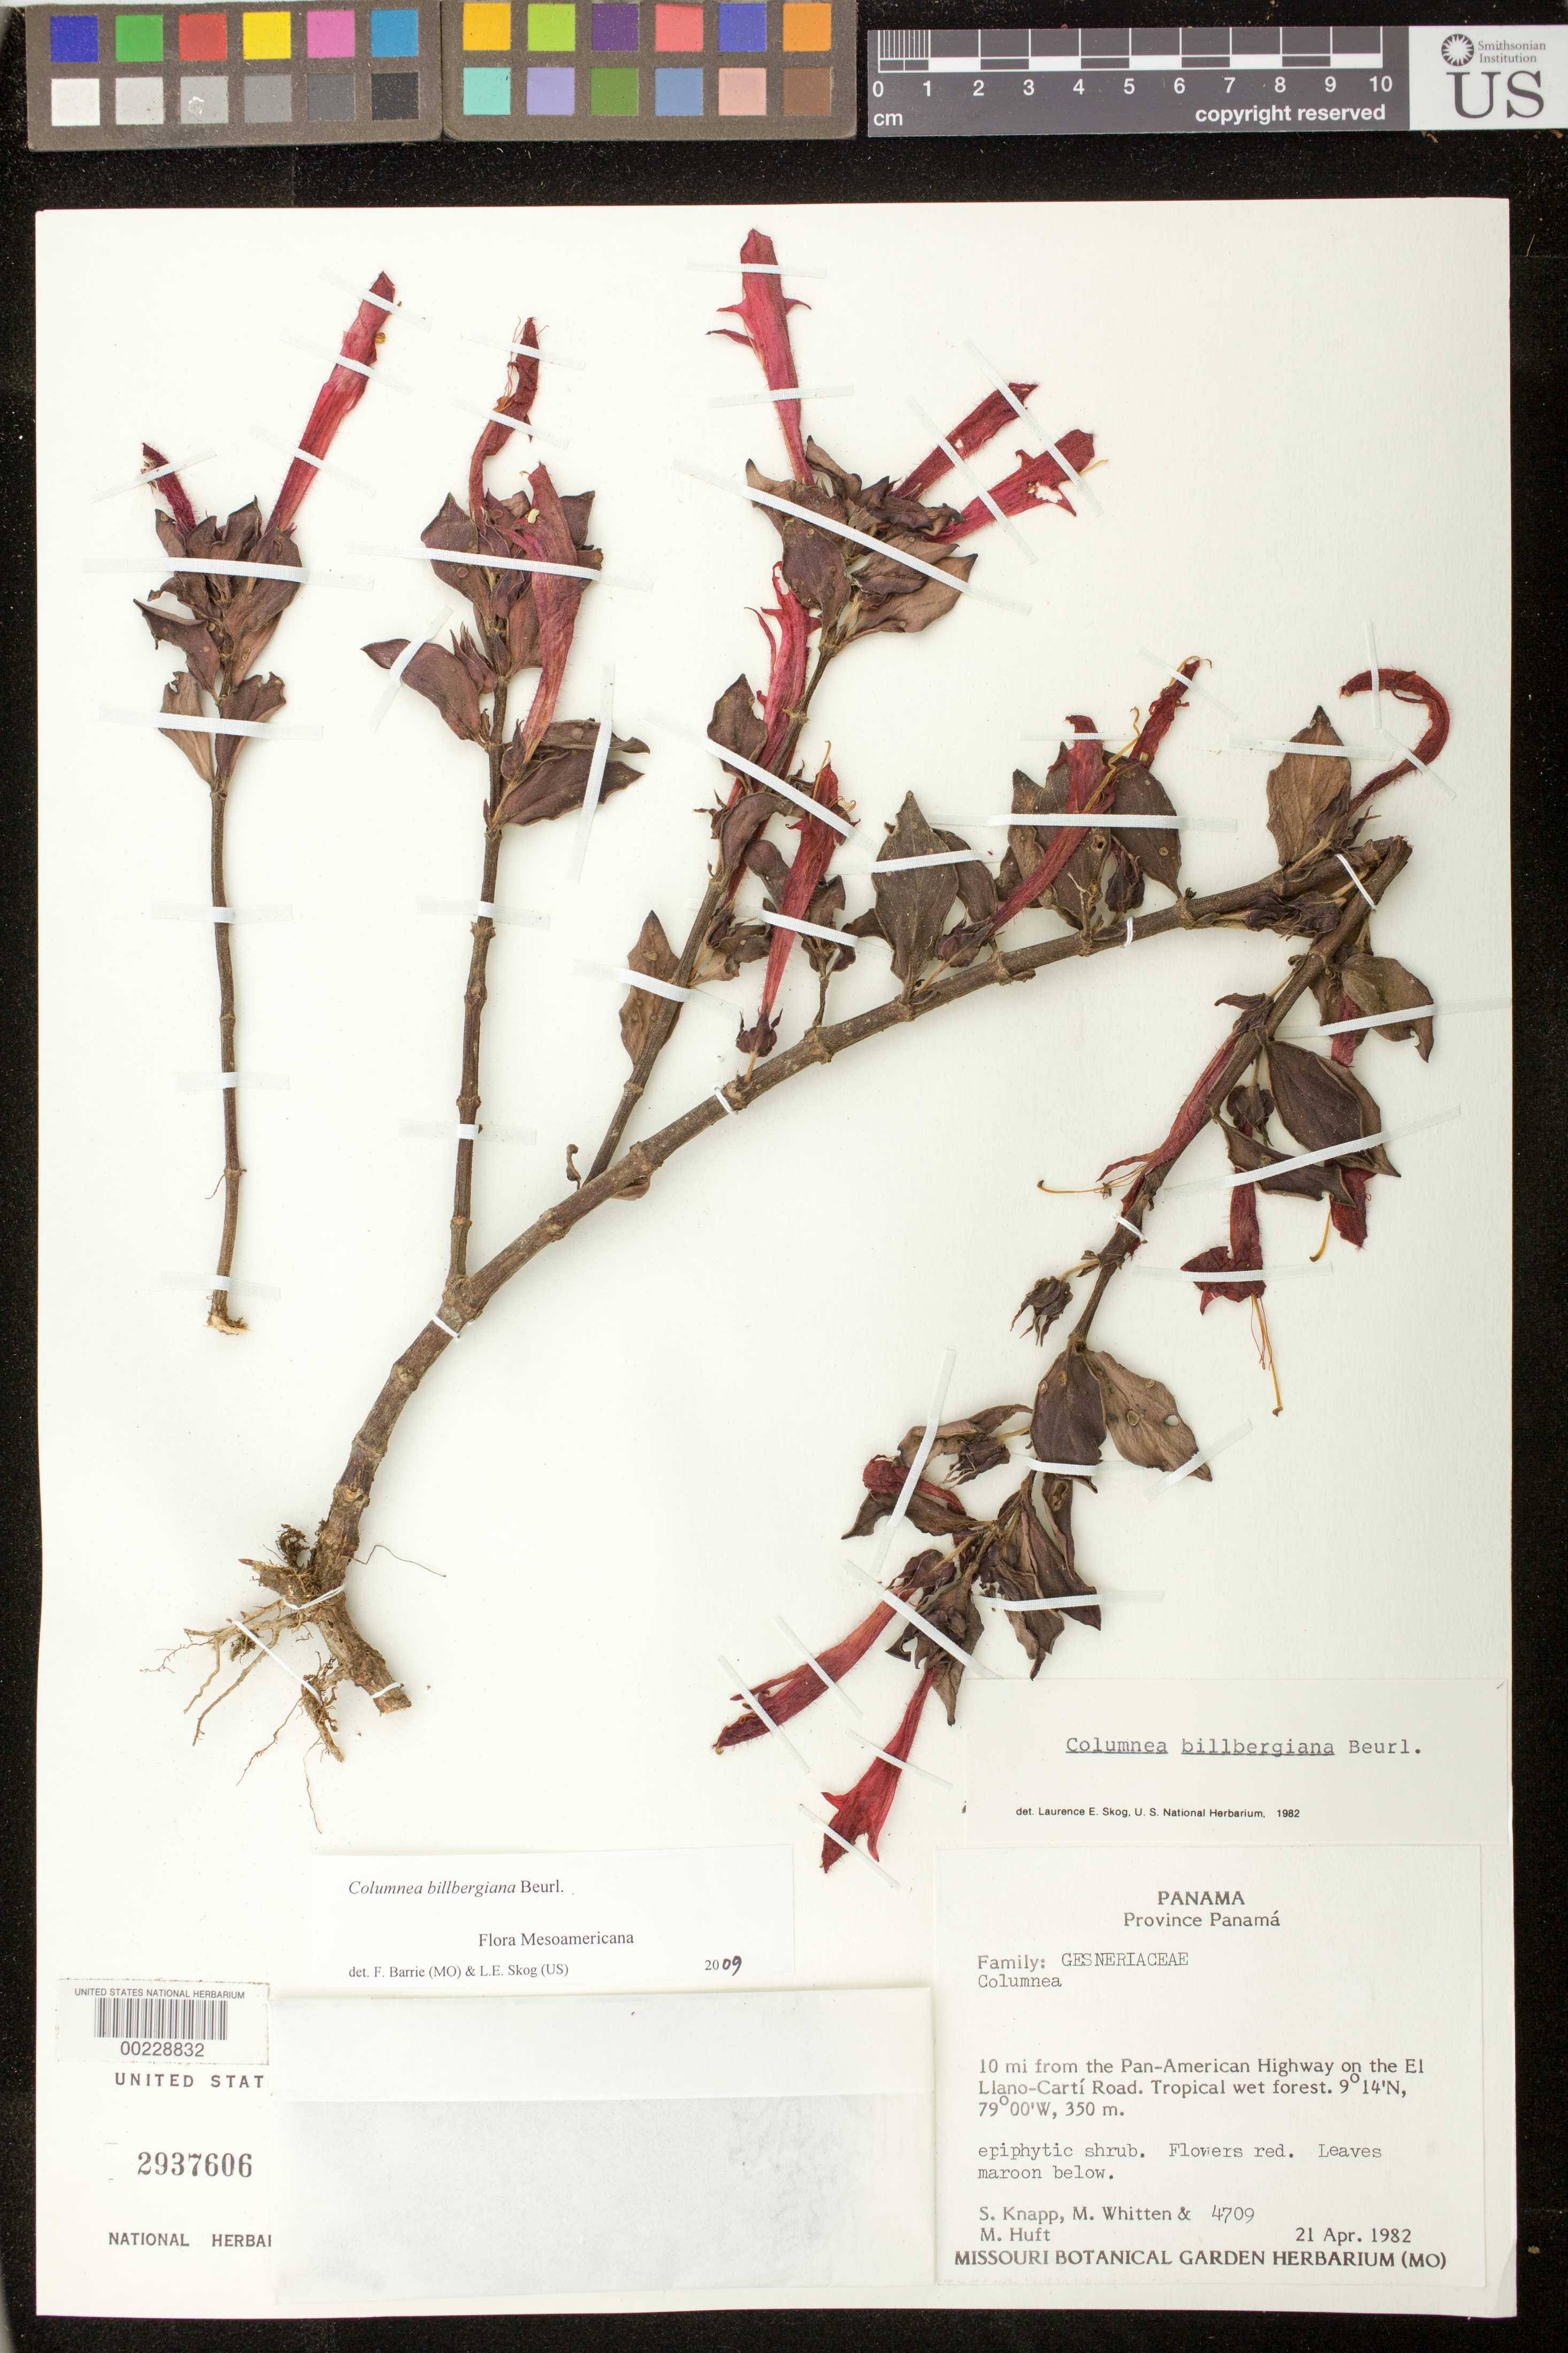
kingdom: Plantae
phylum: Tracheophyta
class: Magnoliopsida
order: Lamiales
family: Gesneriaceae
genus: Columnea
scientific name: Columnea billbergiana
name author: Beurl.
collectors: S. Knapp, M. Whitten & M. J. Huft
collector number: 4709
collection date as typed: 21 Apr 1982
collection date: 1982-04-21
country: Panama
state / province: Panamá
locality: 10 mi from the Pan-American highway on the El Llano-Carti road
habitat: Tropical wet forest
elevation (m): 350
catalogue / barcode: US 2937606